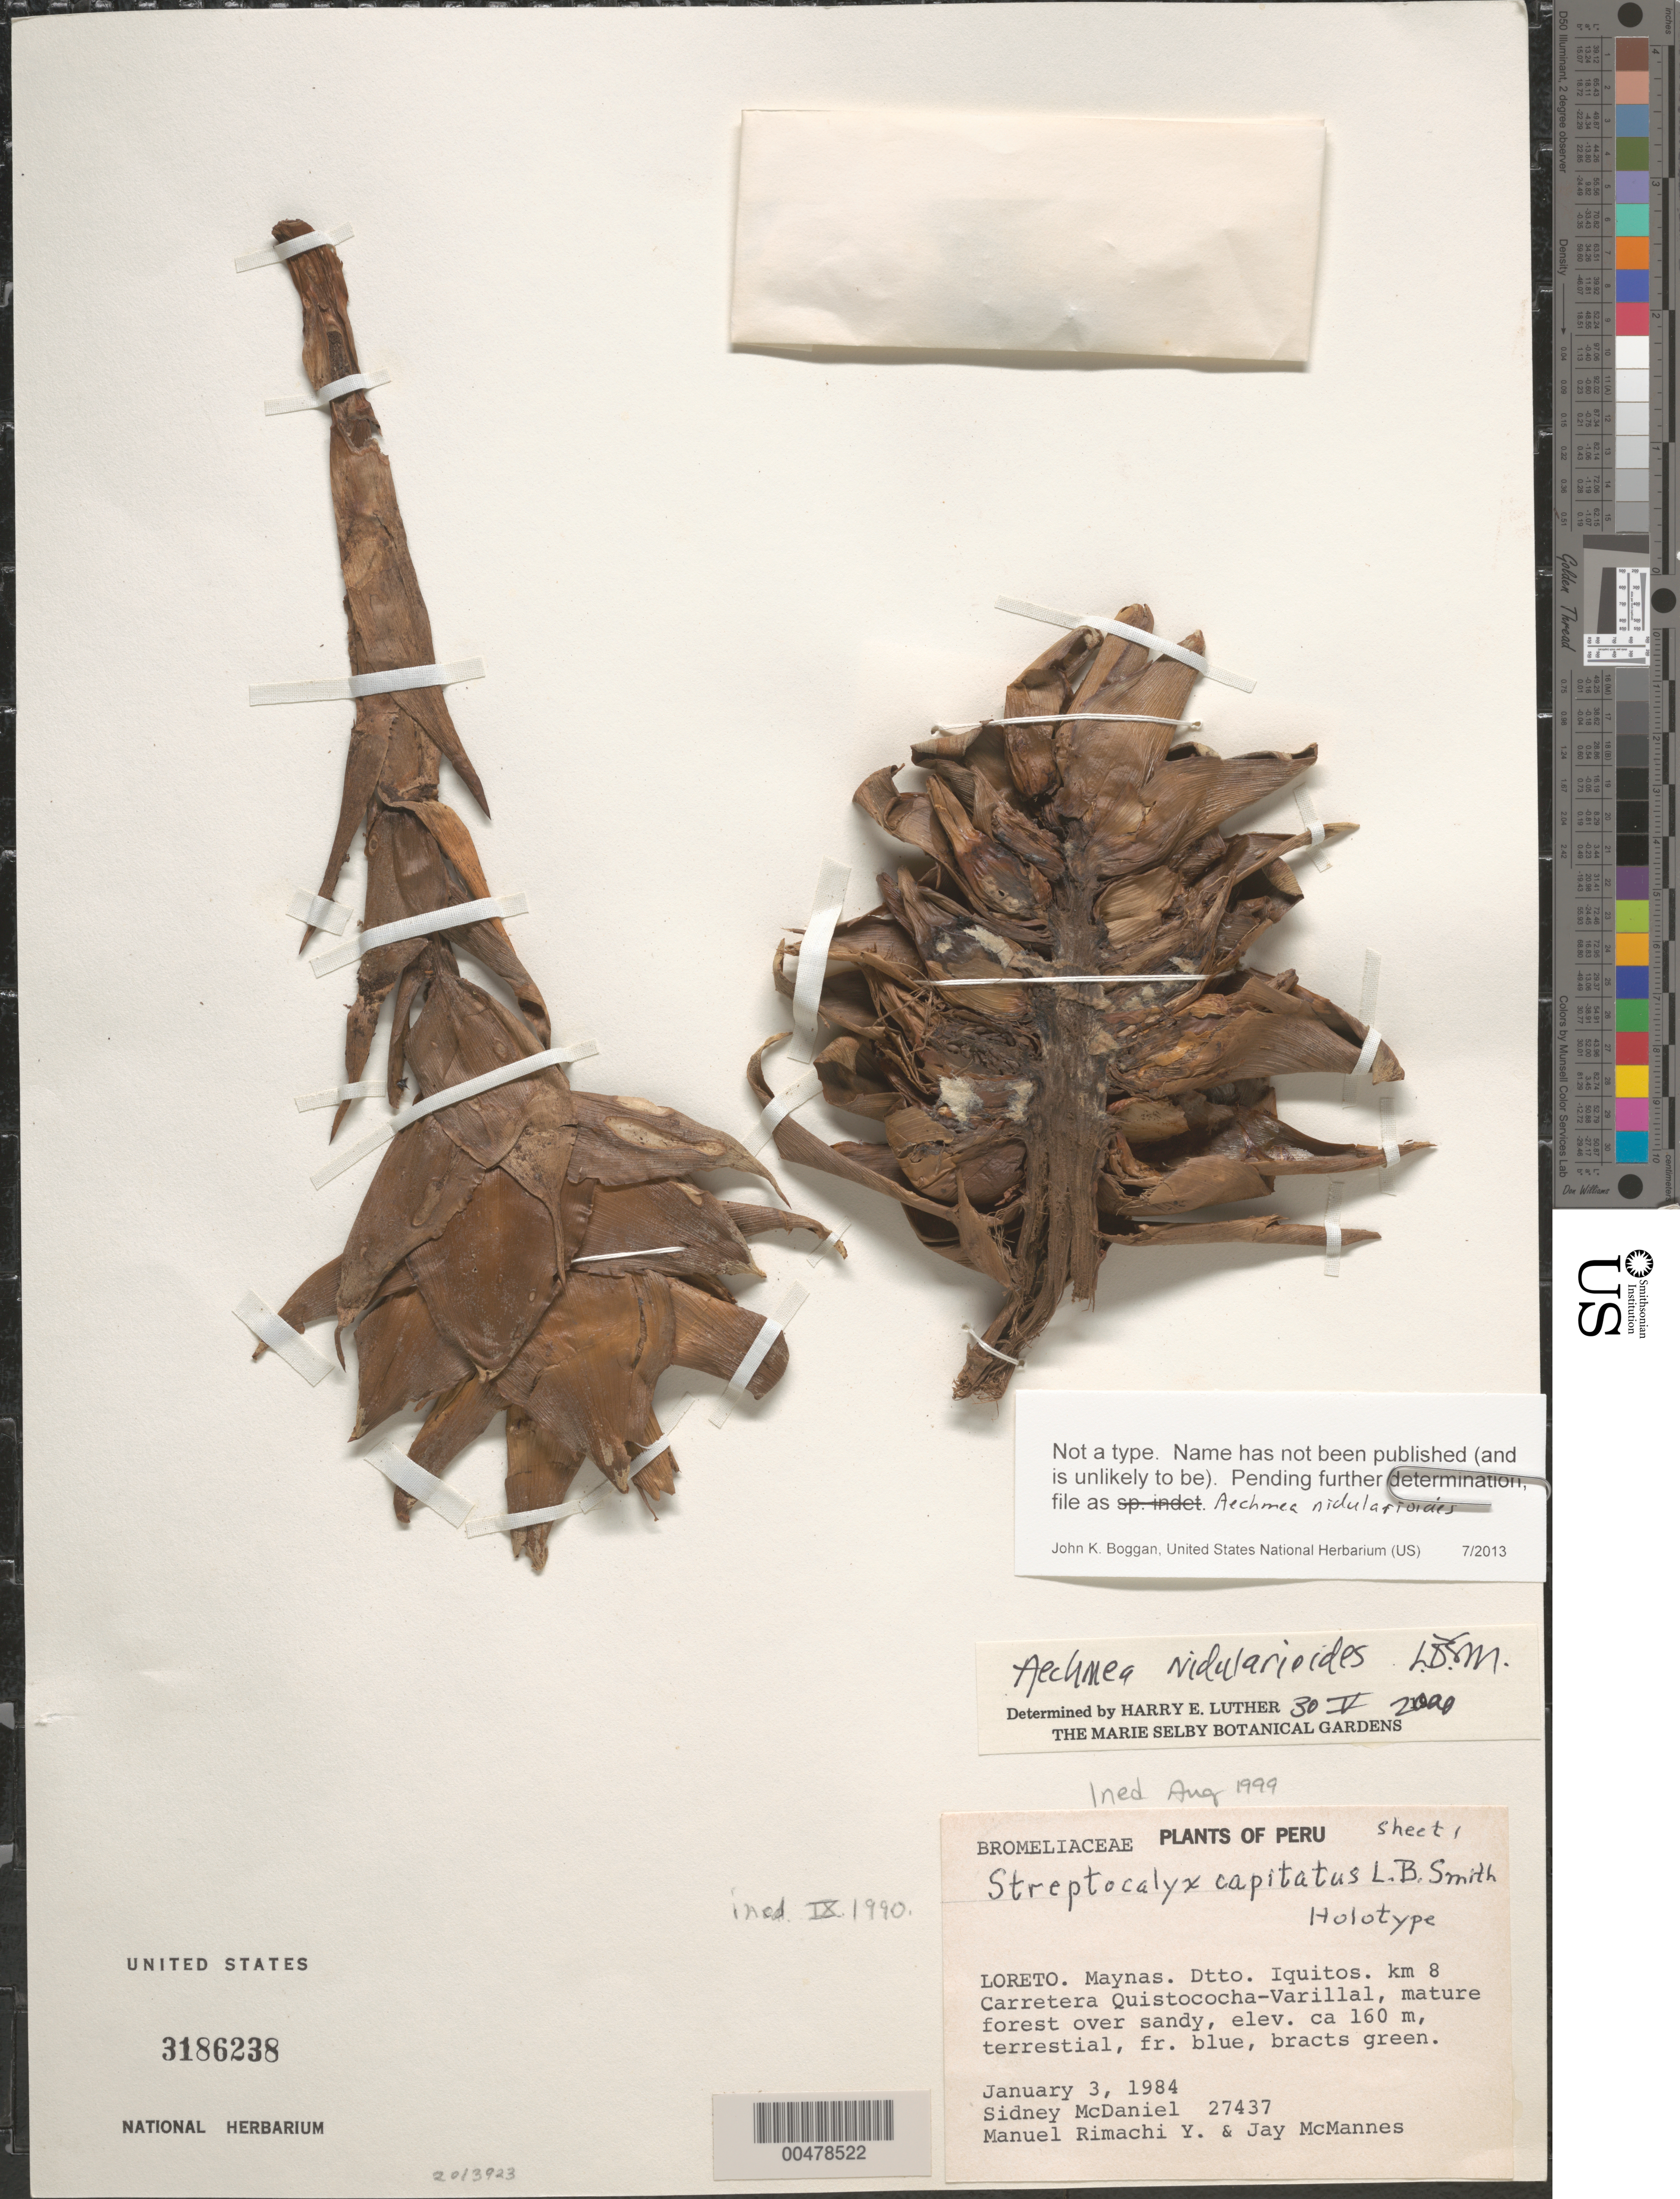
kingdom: Plantae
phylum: Tracheophyta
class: Liliopsida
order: Poales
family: Bromeliaceae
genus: Aechmea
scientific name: Aechmea nidularioides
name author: L.B. Sm.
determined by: Luther, Harry E.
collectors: S. T. McDaniel, M. Rimachi Y. & J. McMannes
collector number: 27437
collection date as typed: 03 Jan 1984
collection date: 1984-01-03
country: Peru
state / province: Loreto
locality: Iquitos dist. (?), km 8 carretera quistococha-varillal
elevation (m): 160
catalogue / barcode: US 3186238